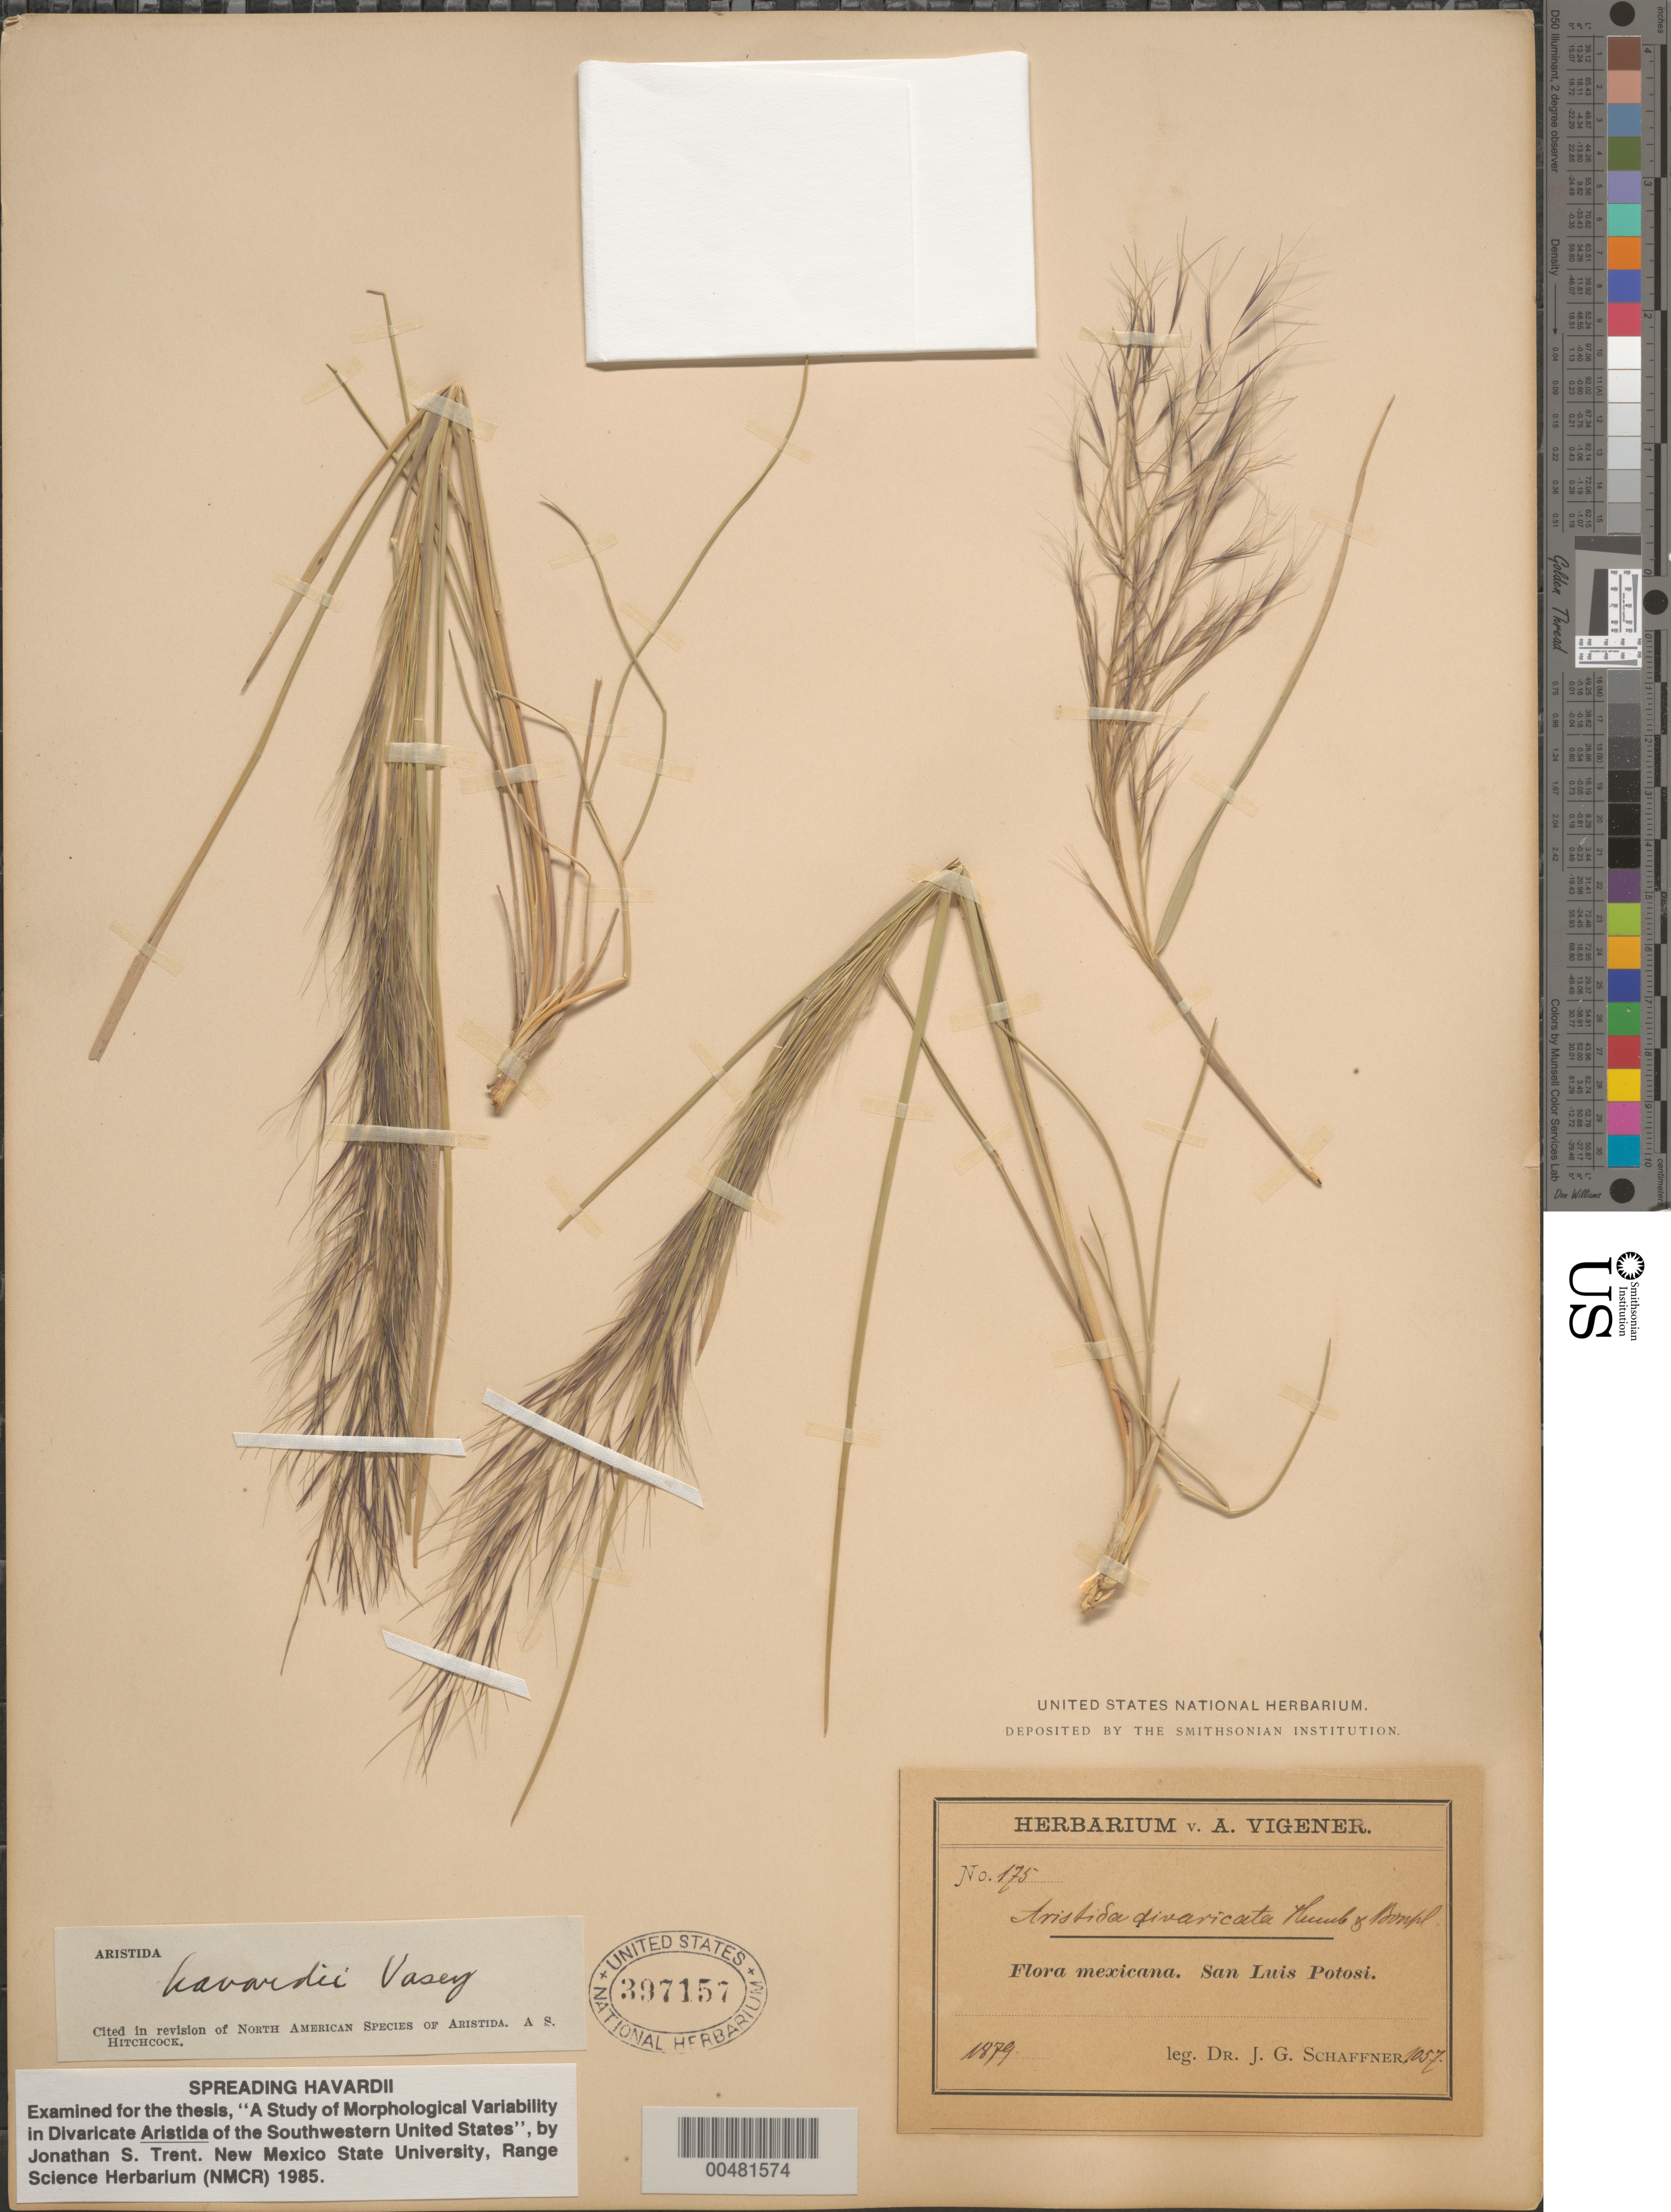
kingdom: Plantae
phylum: Tracheophyta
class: Liliopsida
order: Poales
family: Poaceae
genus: Aristida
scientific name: Aristida havardii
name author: Vasey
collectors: J. G. Schaffner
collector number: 1057/175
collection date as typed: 1879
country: Mexico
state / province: San Luis Potosi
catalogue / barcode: US 397157